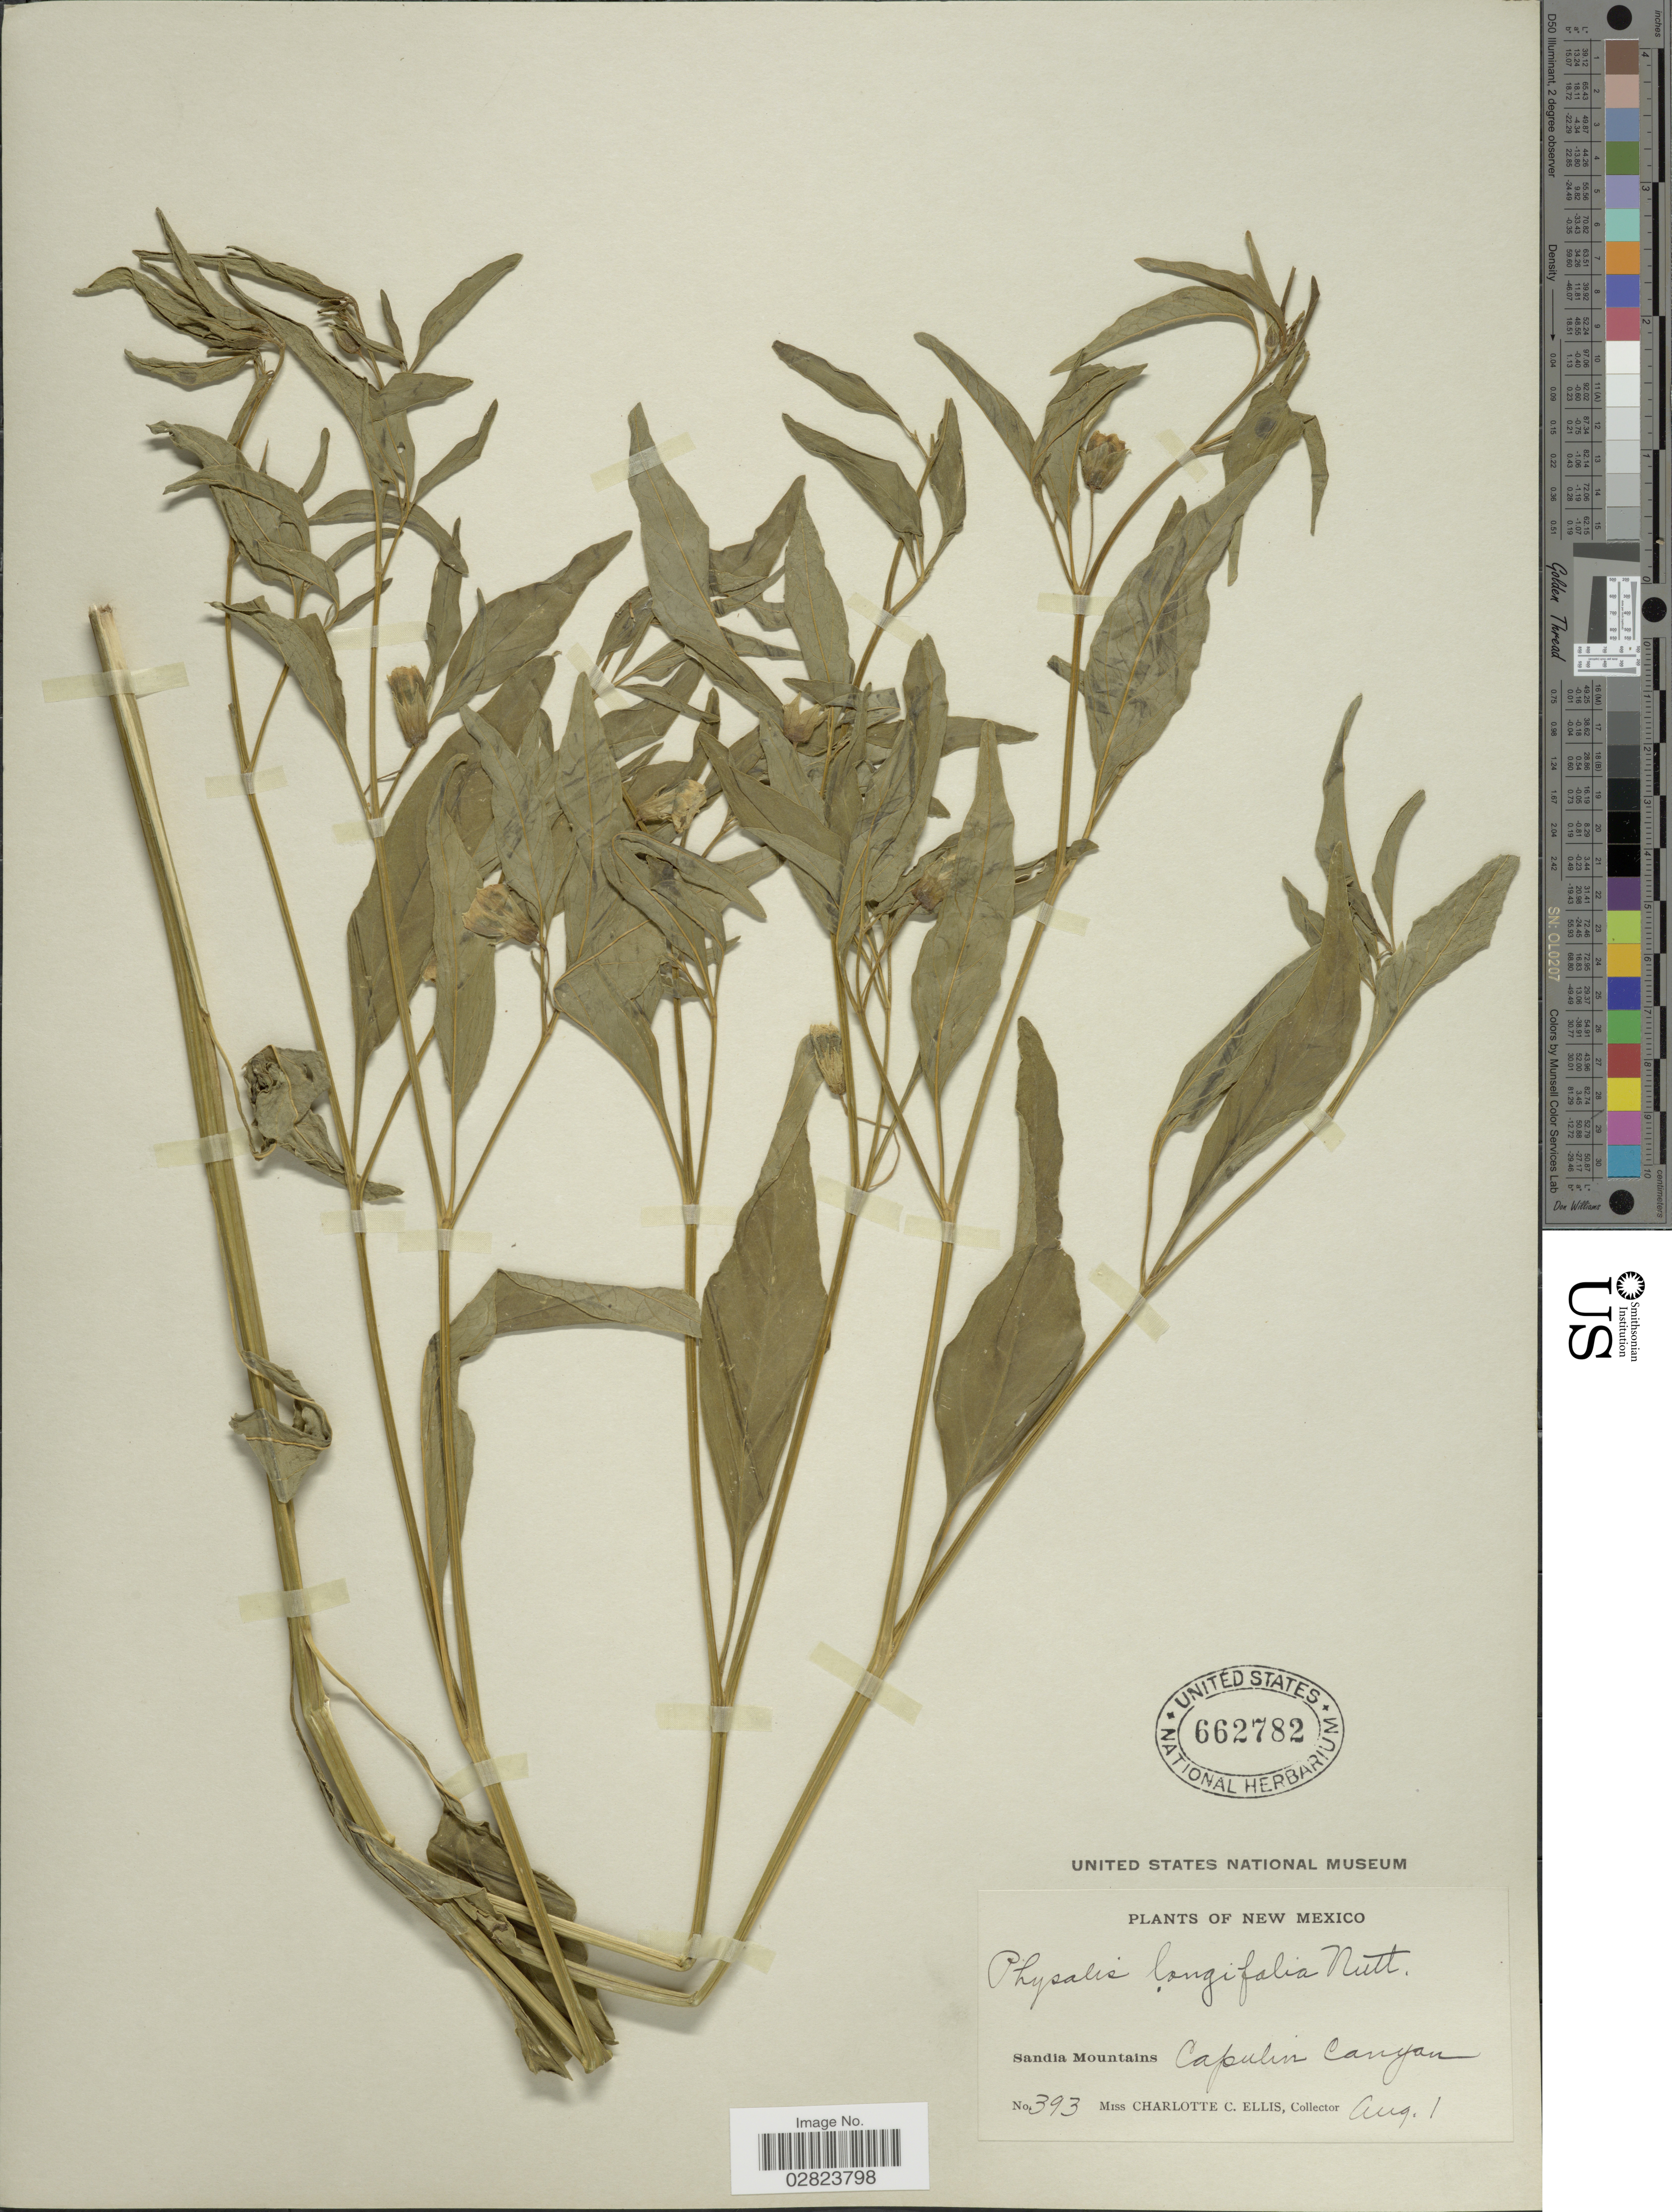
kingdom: Plantae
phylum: Tracheophyta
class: Magnoliopsida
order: Solanales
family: Solanaceae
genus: Physalis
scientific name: Physalis longifolia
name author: Nutt.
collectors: C. C. Ellis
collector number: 393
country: United States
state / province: New Mexico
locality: Sandia Mountains. Capulin Canyon.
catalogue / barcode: US 662782